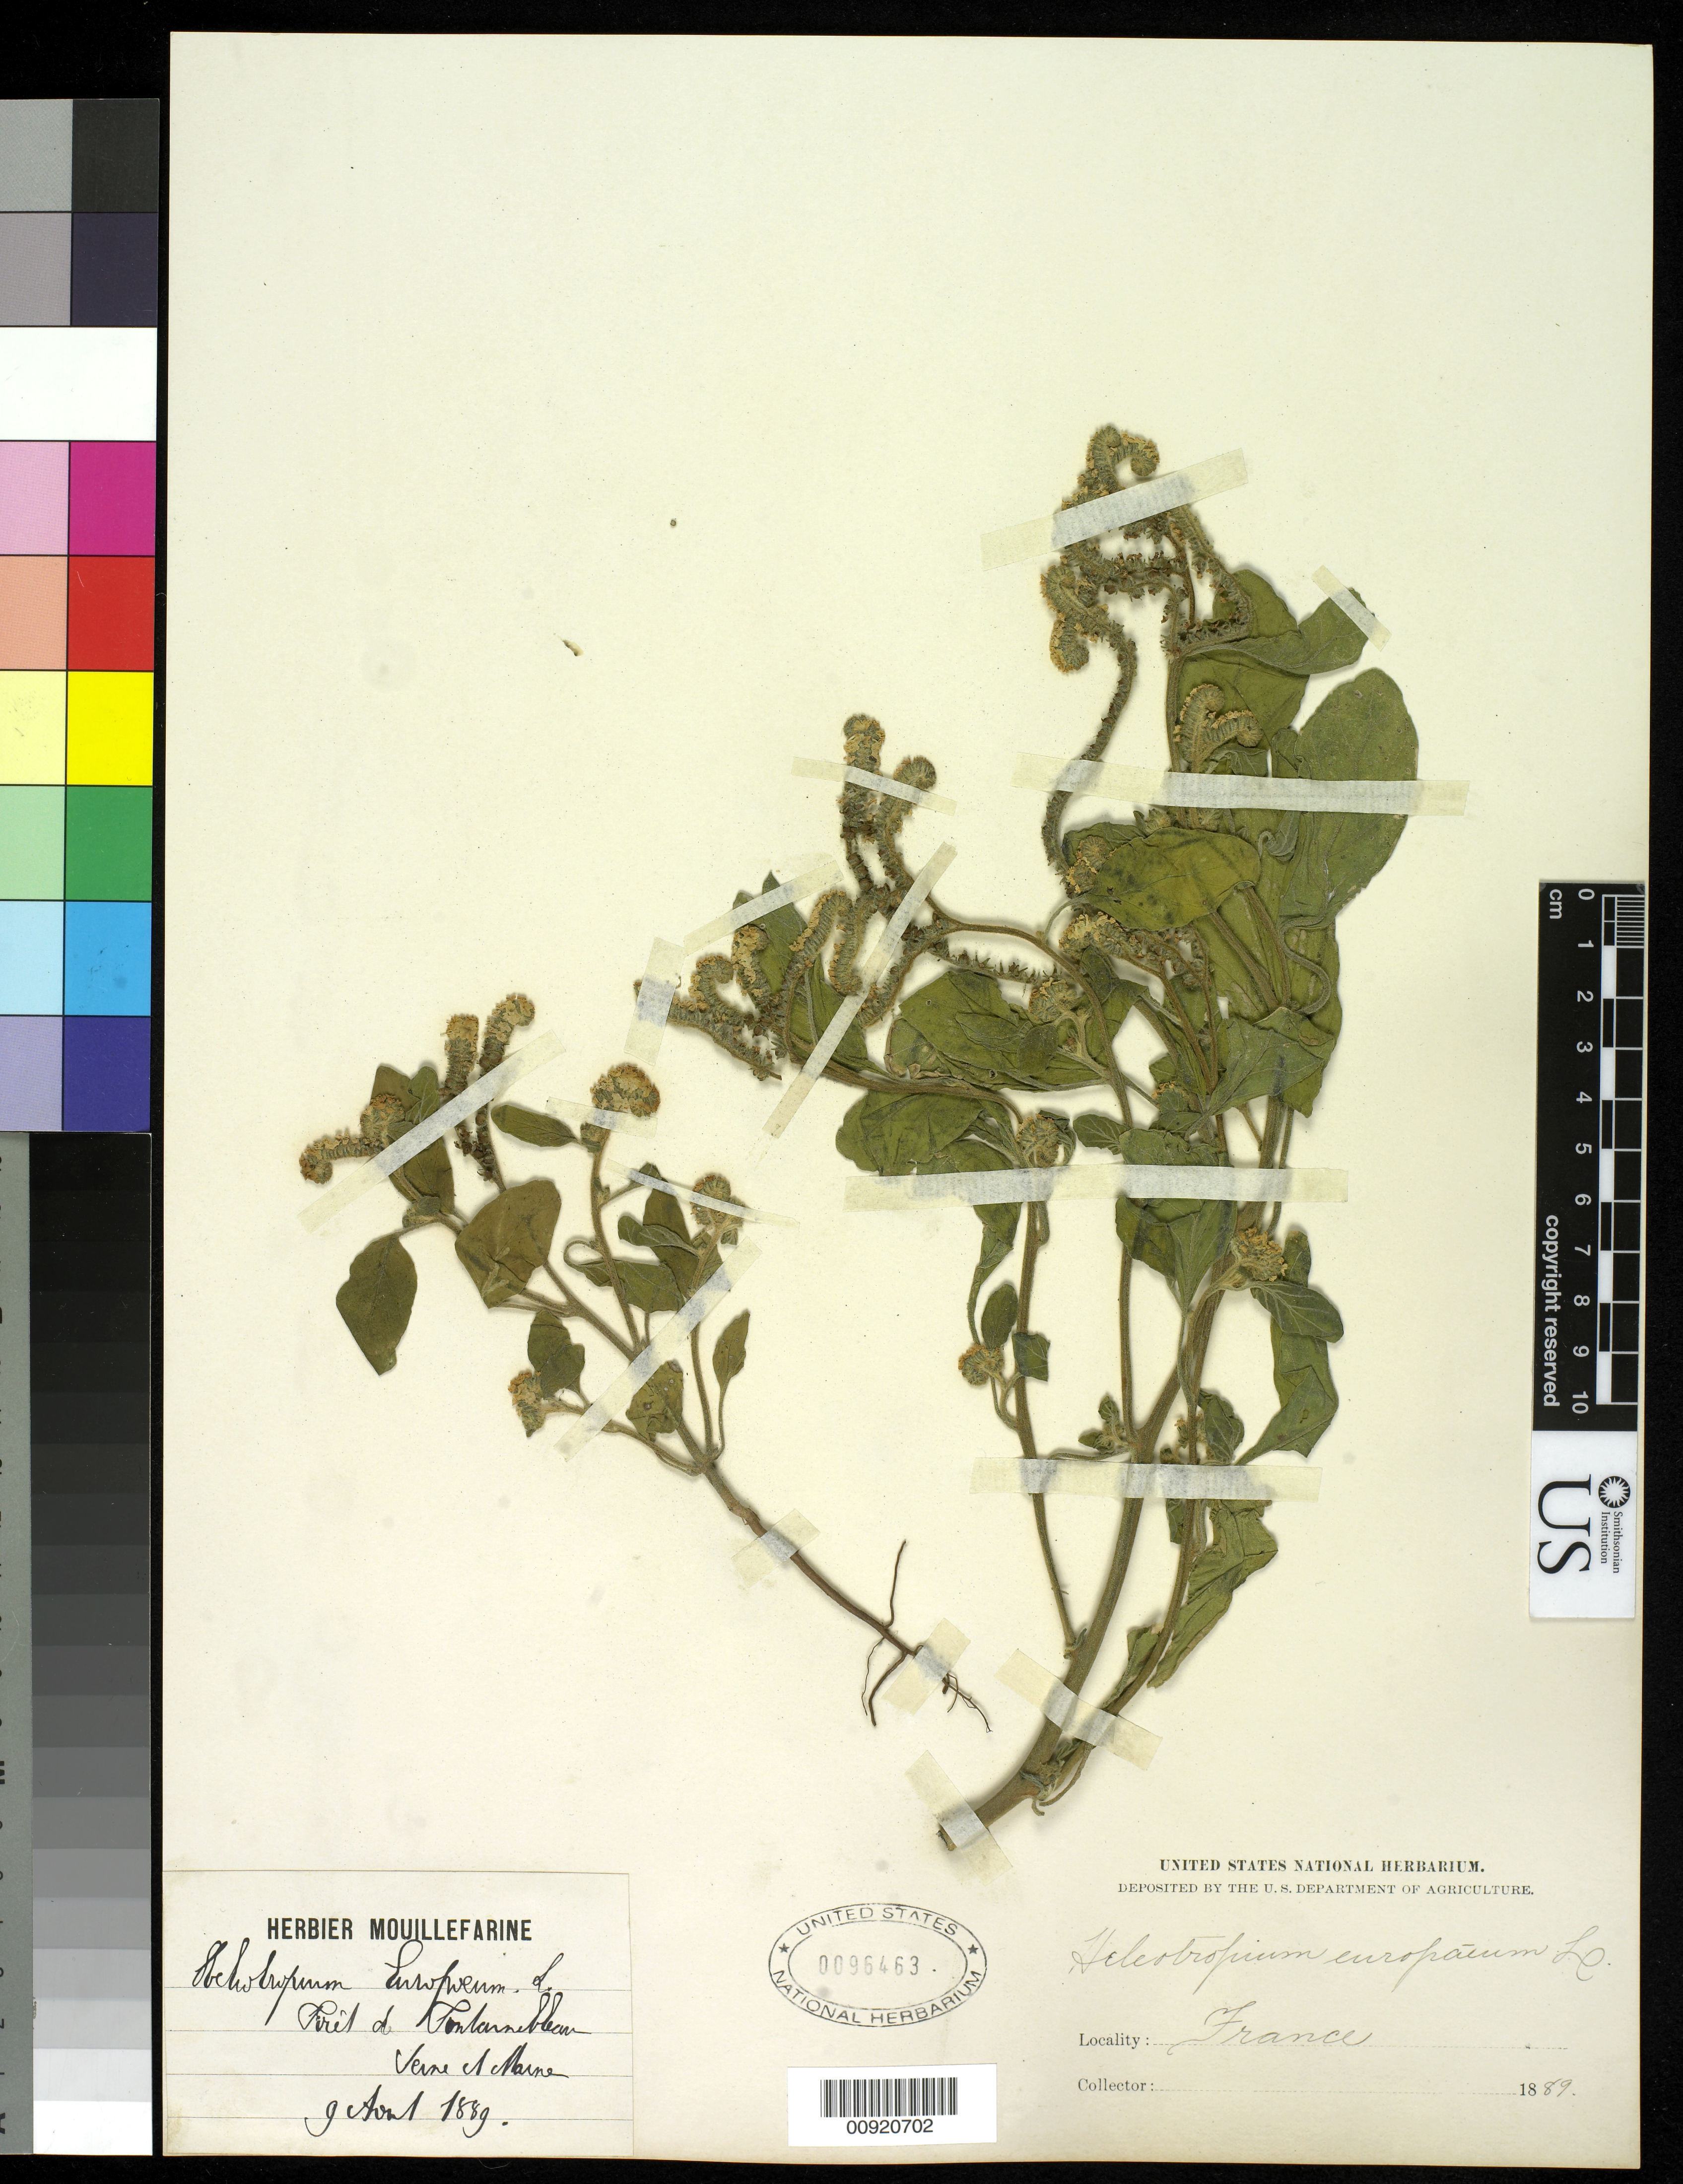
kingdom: Plantae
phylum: Tracheophyta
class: Magnoliopsida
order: Boraginales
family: Heliotropiaceae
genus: Heliotropium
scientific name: Heliotropium europaeum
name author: L.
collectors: A. Mouillefarine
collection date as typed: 09 Aug 1889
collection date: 1889-08-09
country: France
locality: Piret de Fontainebleau Verne A. Marne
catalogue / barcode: US 96463